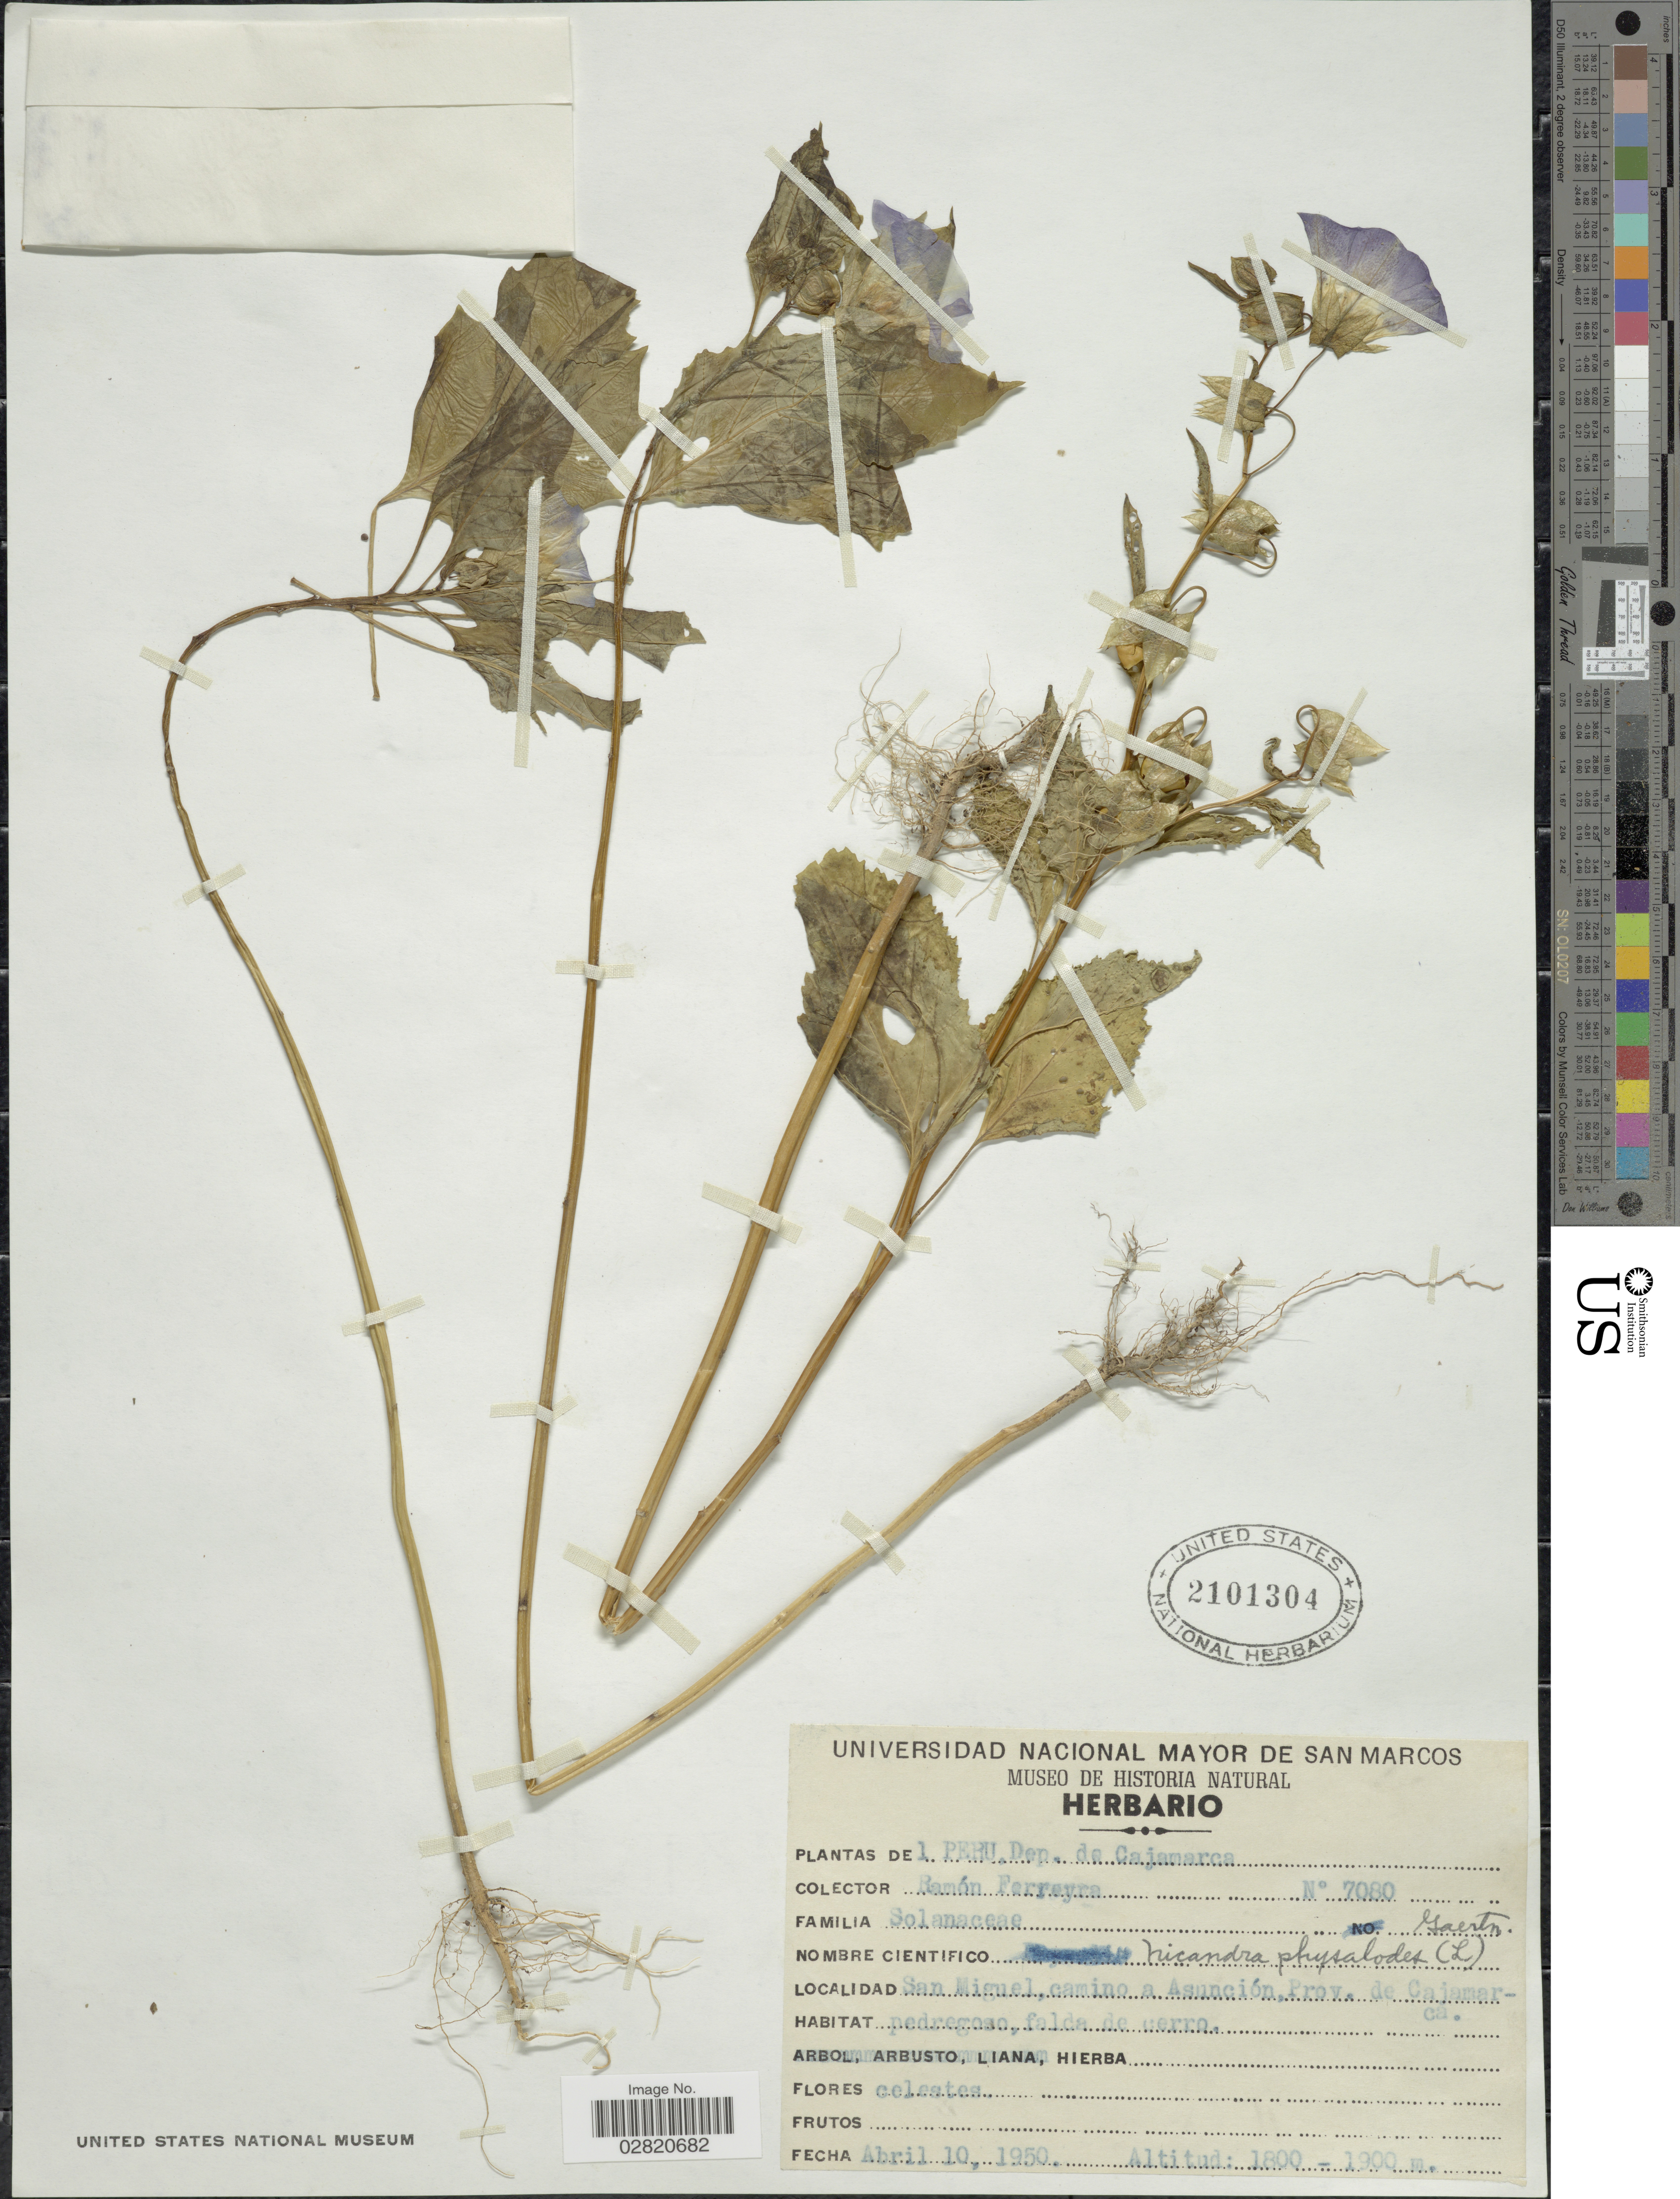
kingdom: Plantae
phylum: Tracheophyta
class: Magnoliopsida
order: Solanales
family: Solanaceae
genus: Nicandra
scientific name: Nicandra physalodes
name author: (L.) Gaertn.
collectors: R. A. Ferreyra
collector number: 7080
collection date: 1950-04-10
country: Peru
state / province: Cajamarca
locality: Dep. de Cajamarca. San Miguel, camino a Asunción, Prov. de Cajamarca.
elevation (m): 1800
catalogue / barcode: US 2101304